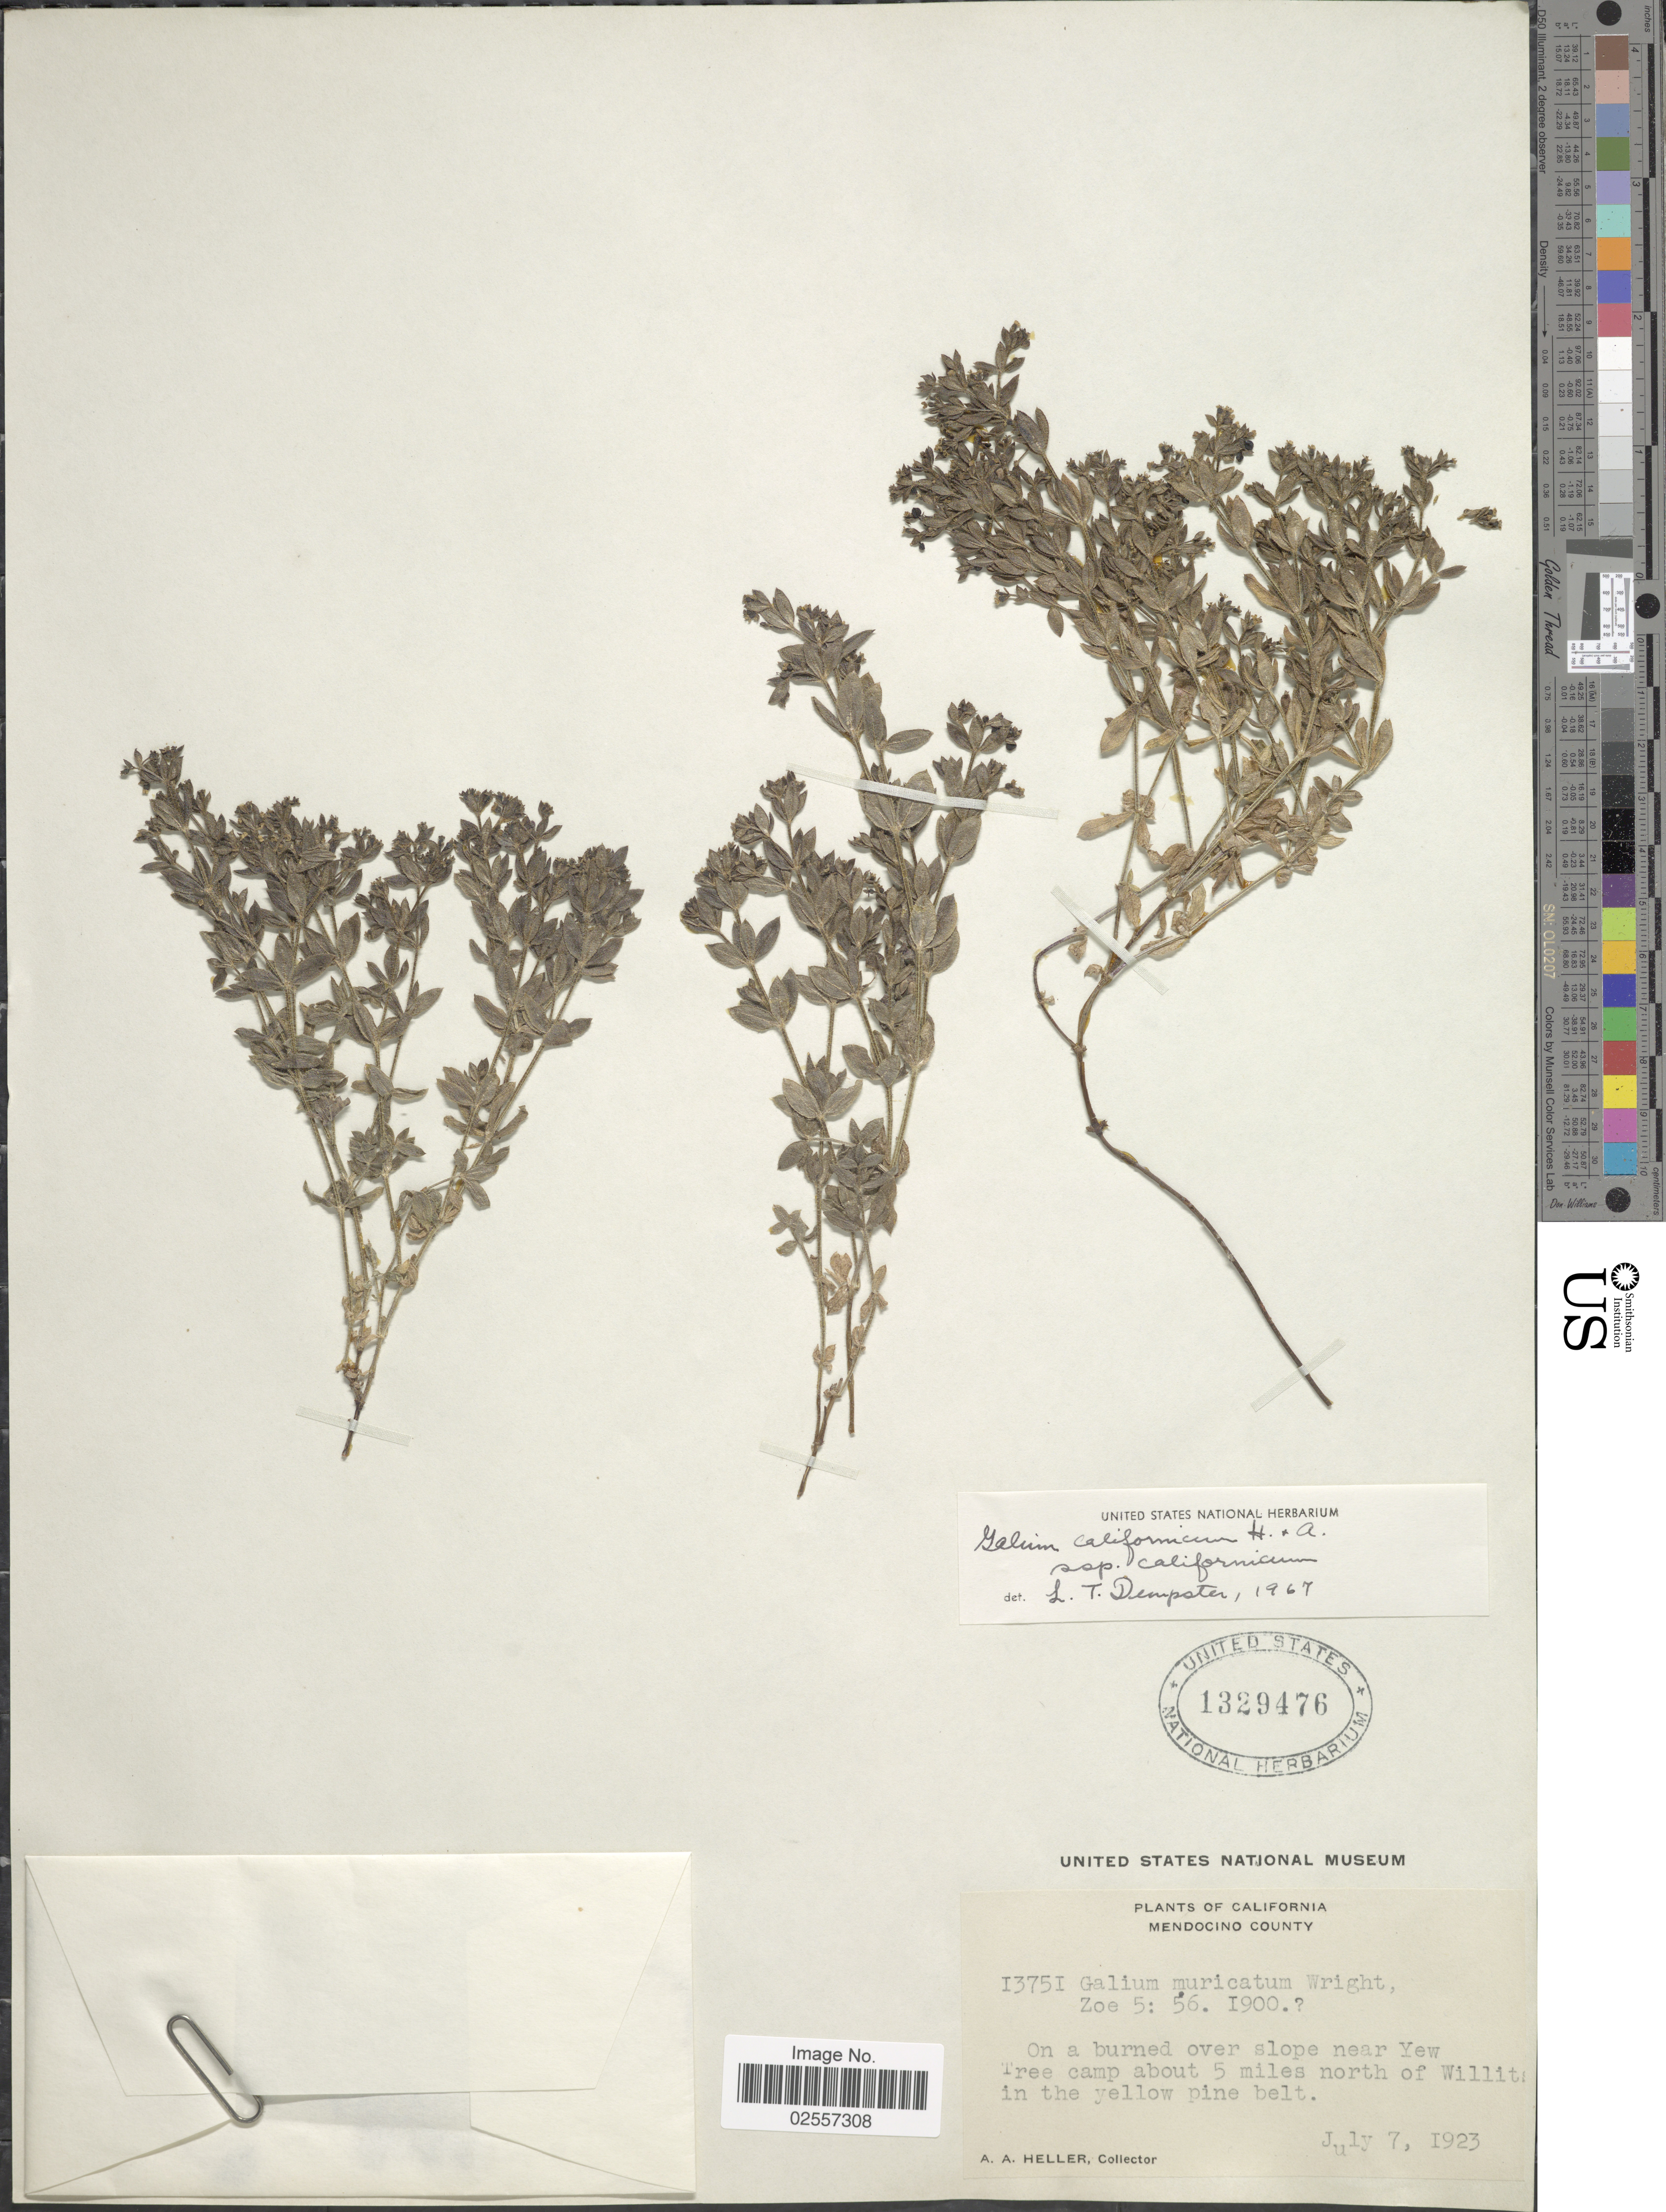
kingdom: Plantae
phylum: Tracheophyta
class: Magnoliopsida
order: Gentianales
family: Rubiaceae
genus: Galium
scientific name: Galium californicum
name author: Hook. & Arn.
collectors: A. A. Heller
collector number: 13751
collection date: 1923-07-07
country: United States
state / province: California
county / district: Mendocino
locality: Mendocino County. near Yew Tree camp about 5 miles north of Willits in the yellow pine belt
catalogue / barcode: US 1329476